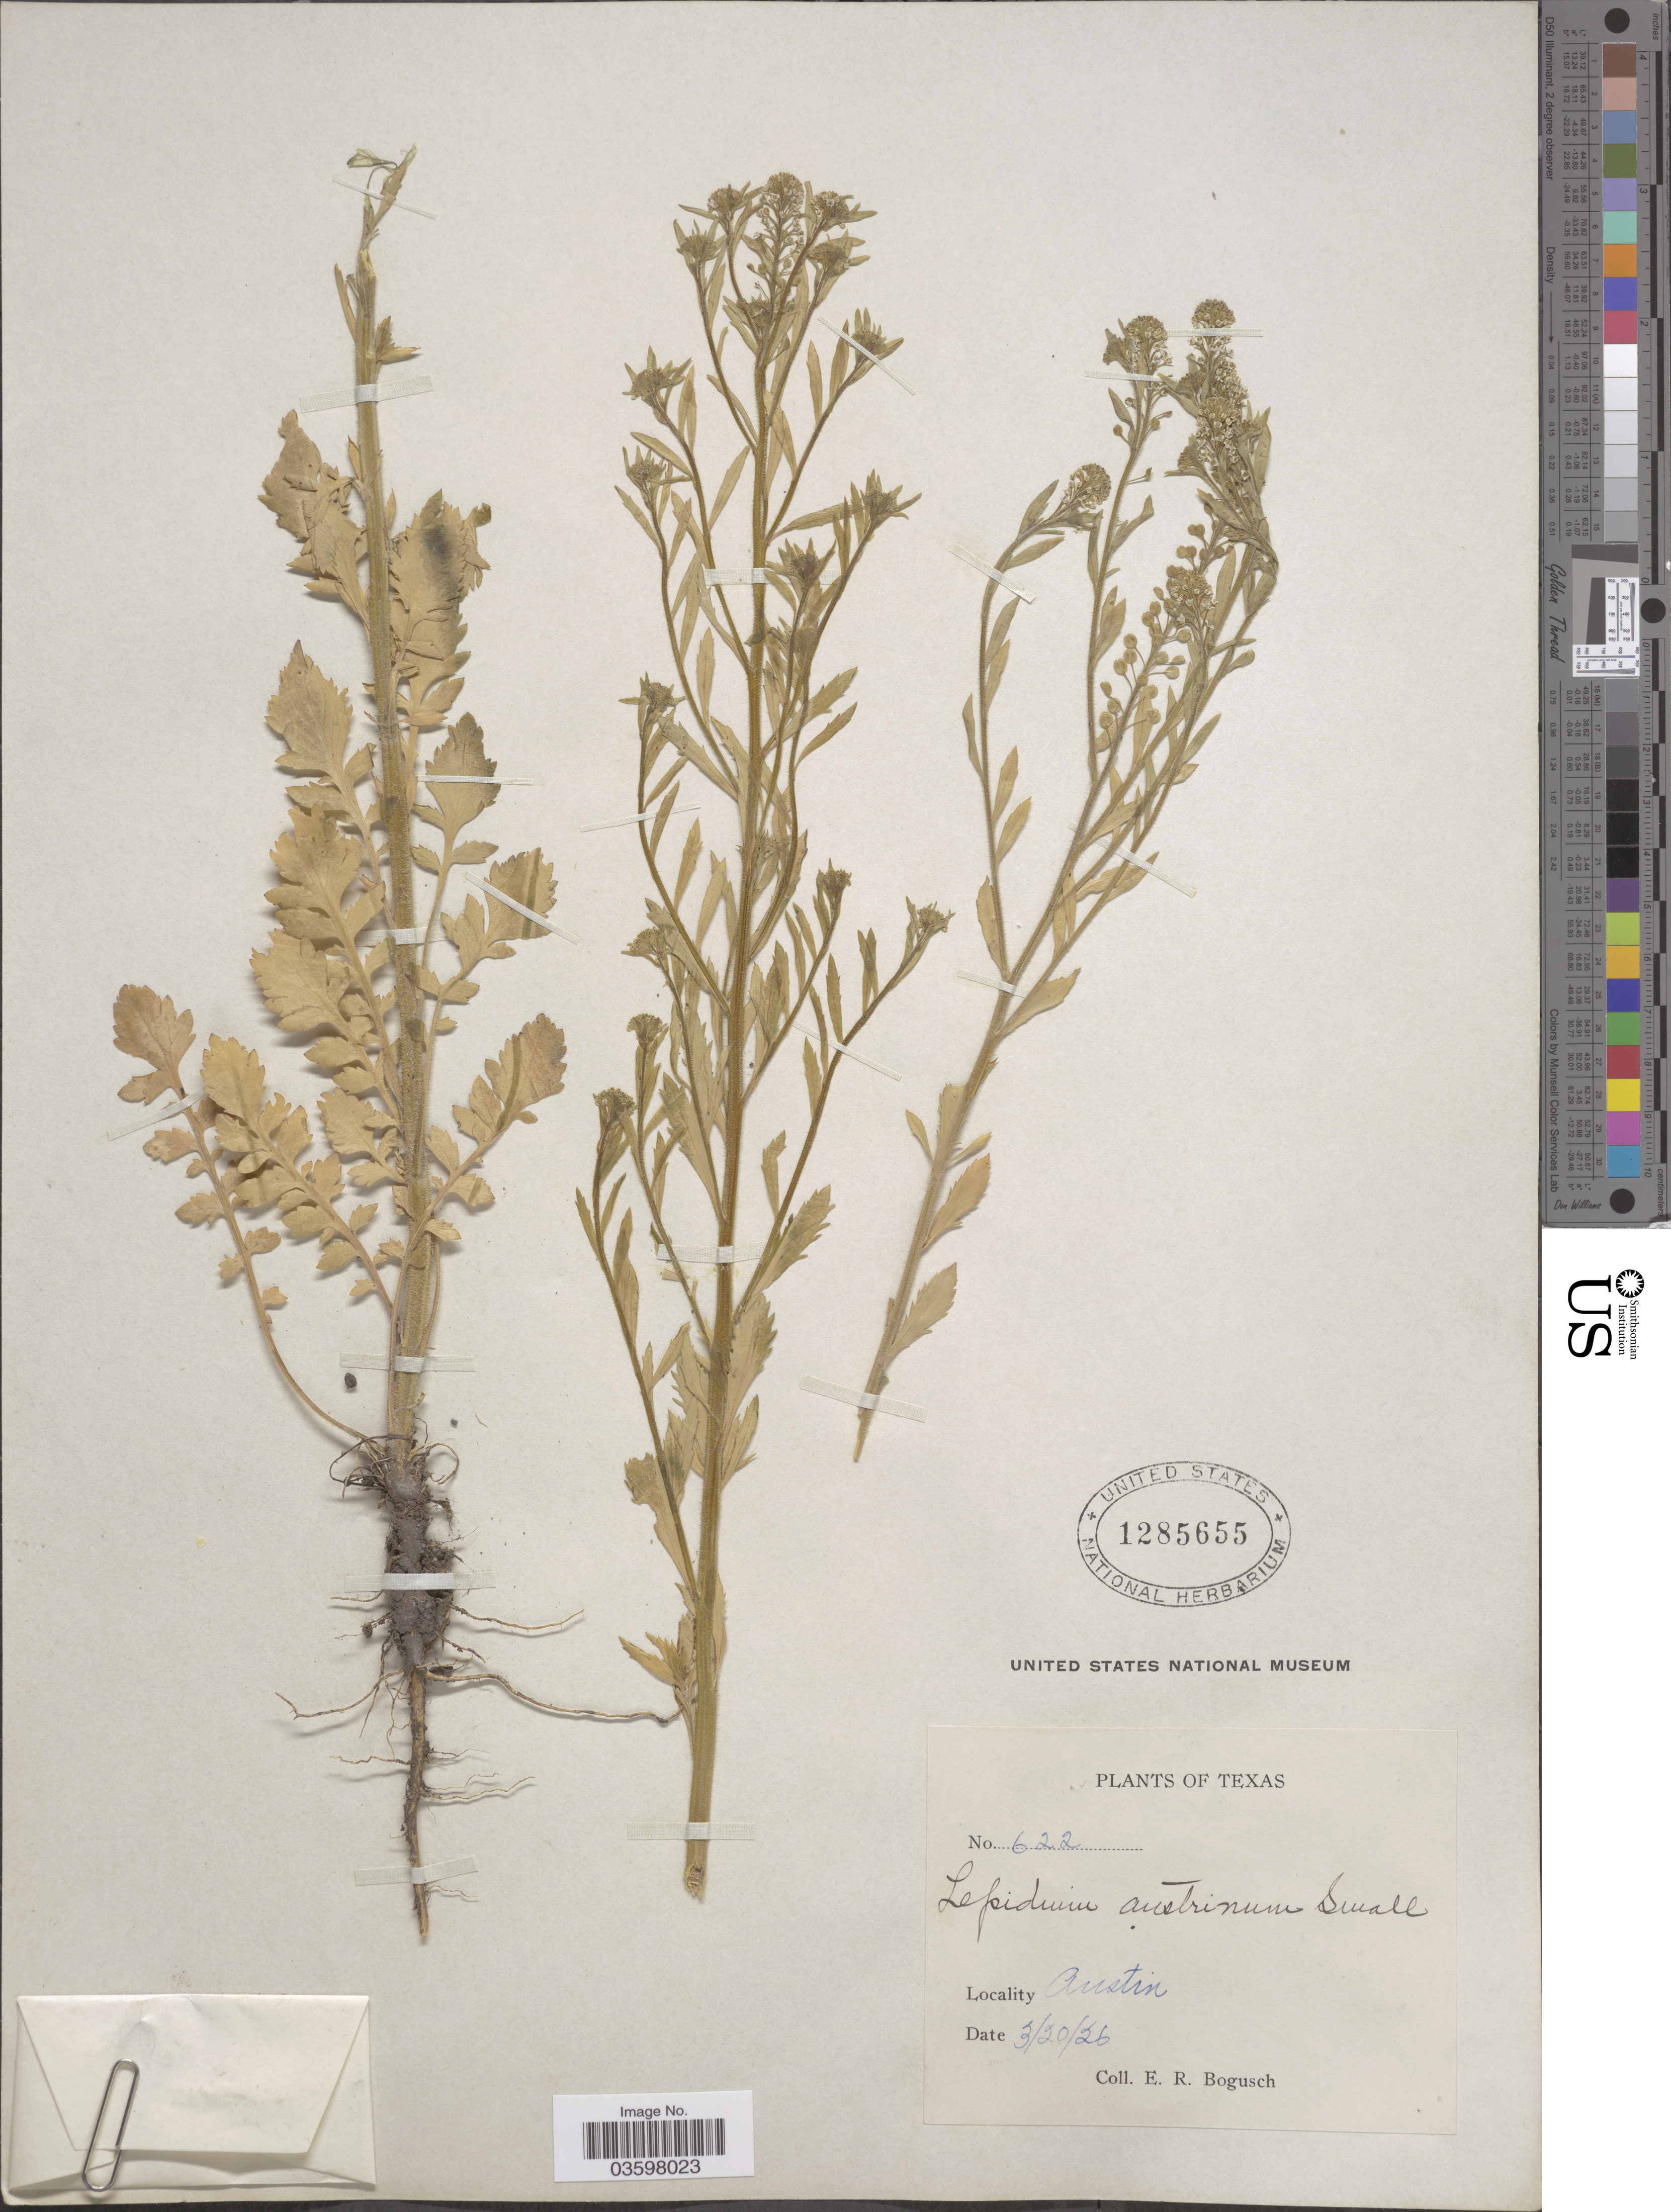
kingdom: Plantae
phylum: Tracheophyta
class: Magnoliopsida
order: Brassicales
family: Brassicaceae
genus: Lepidium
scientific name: Lepidium austrinum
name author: Small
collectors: E. Bogusch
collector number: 622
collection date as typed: Transcribed d/m/y: 20/3/26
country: United States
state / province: Texas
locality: Austin.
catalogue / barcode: US 1285655